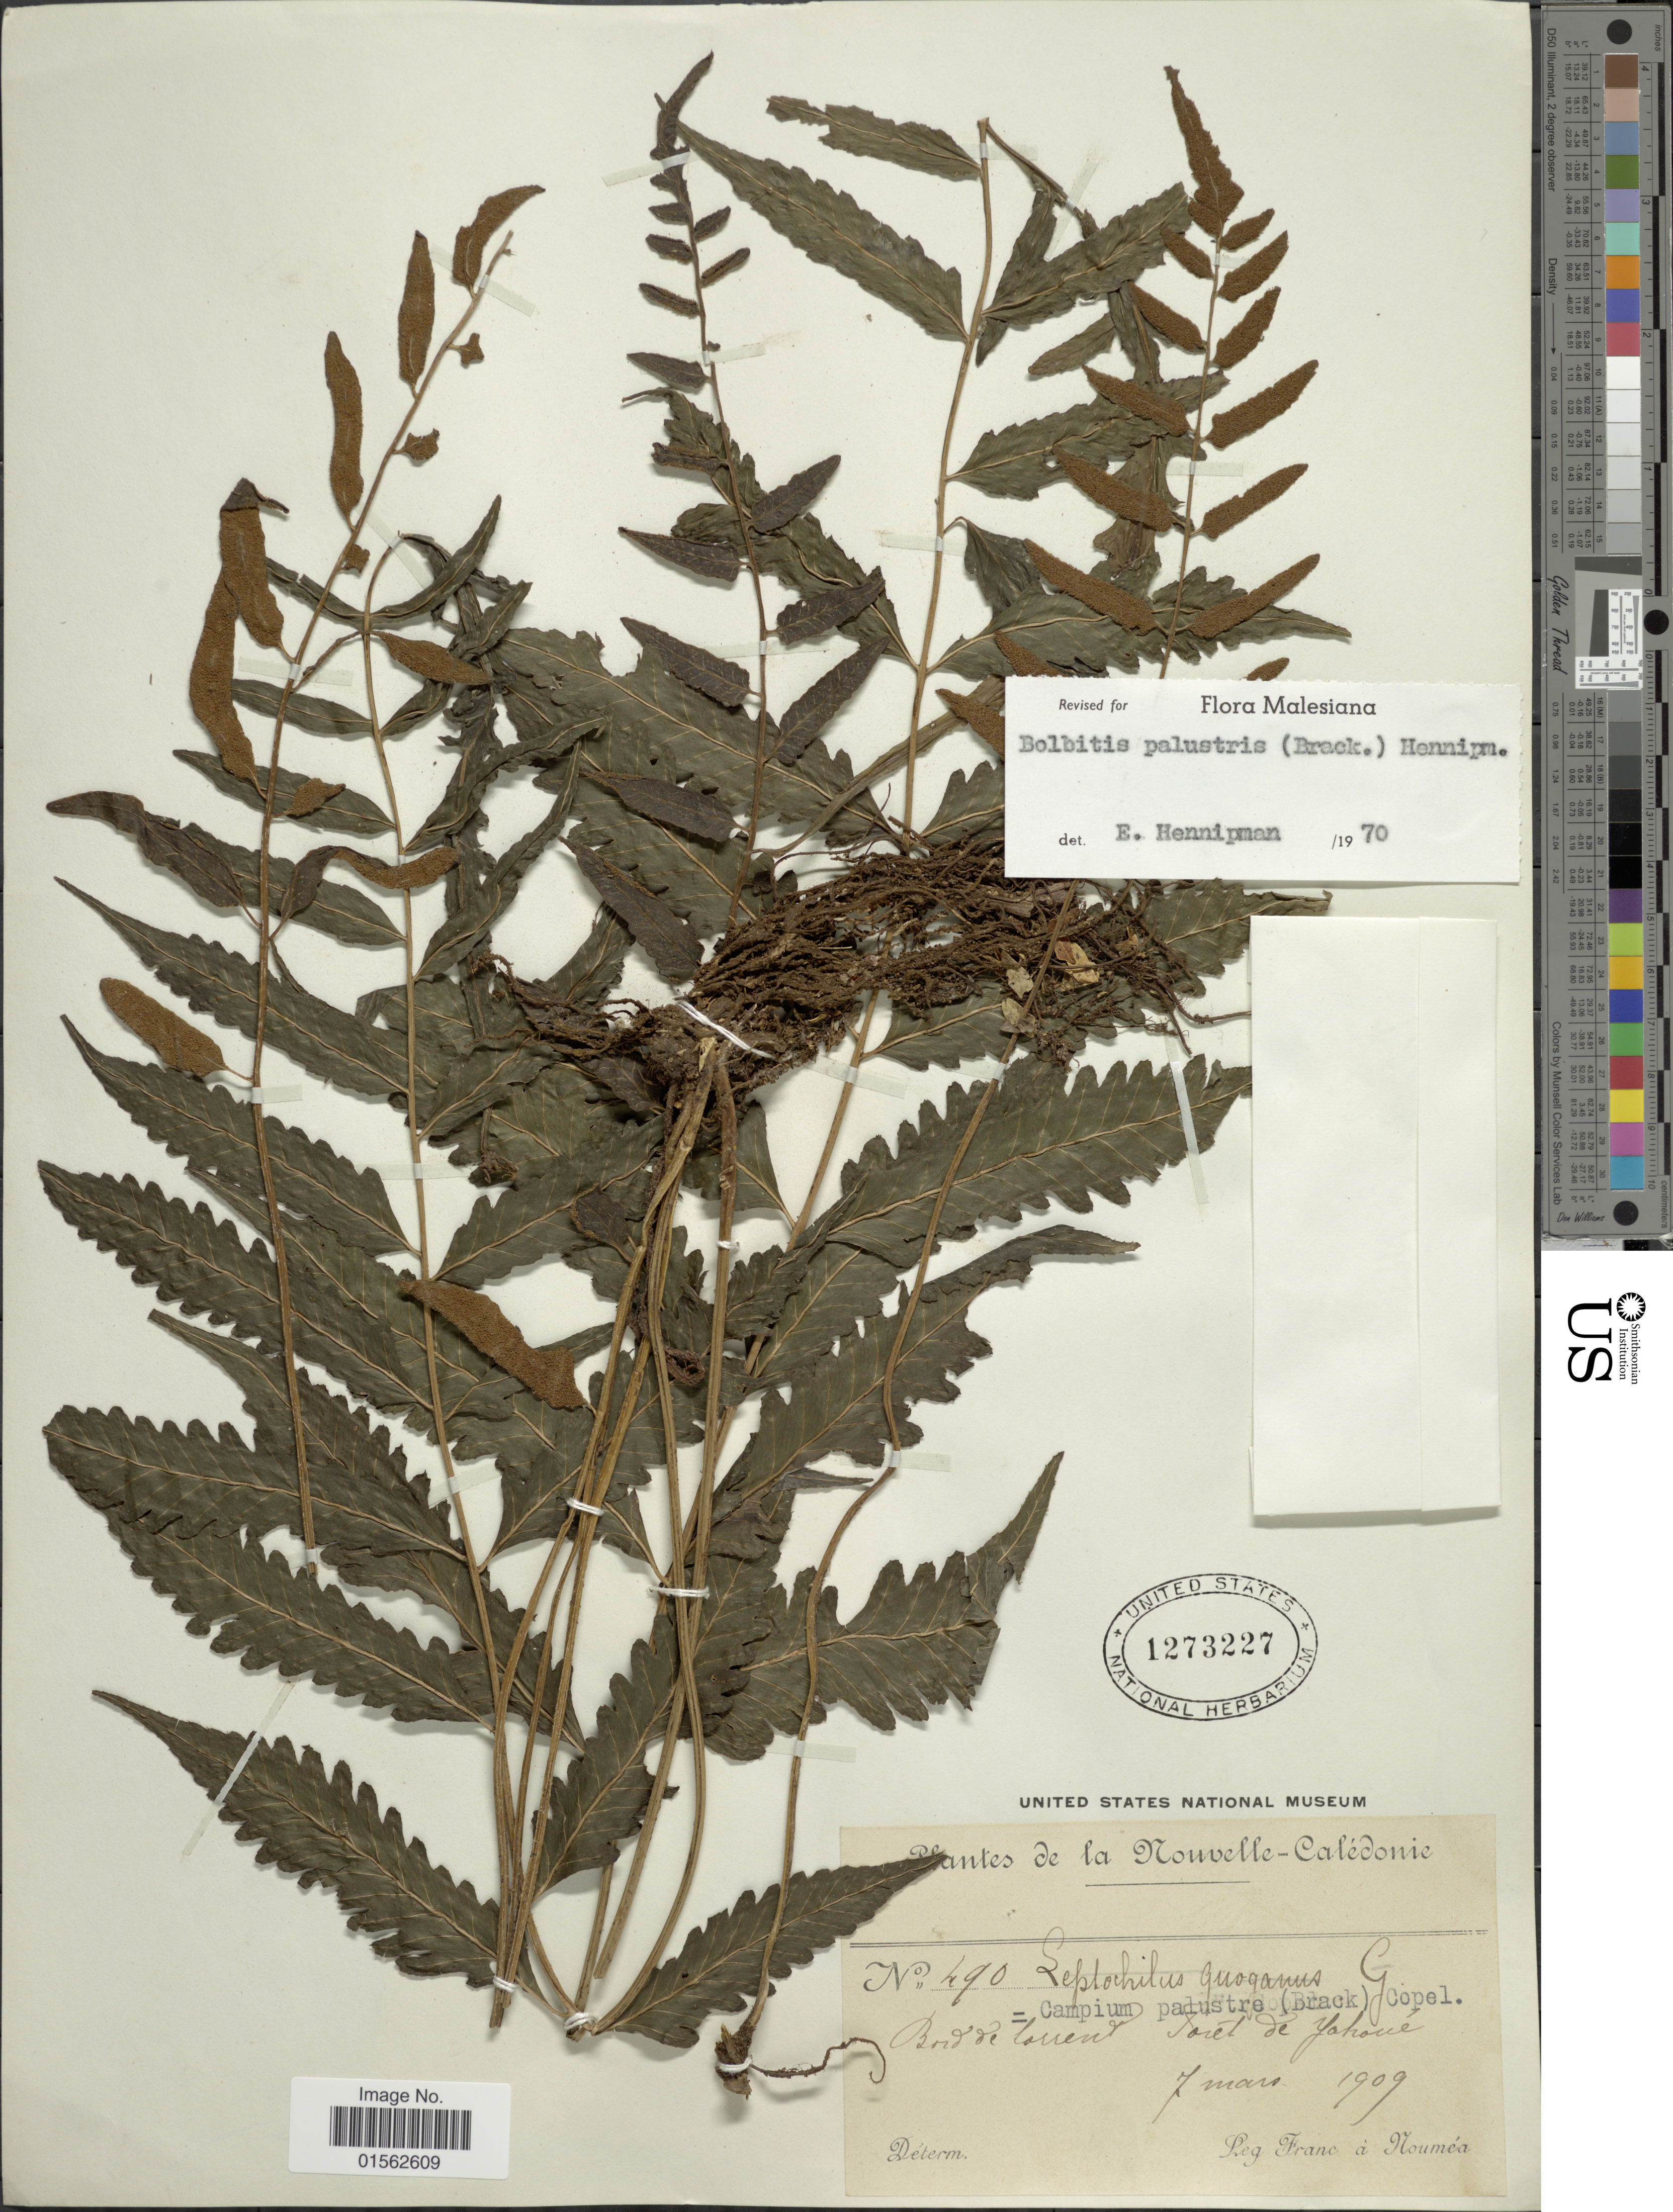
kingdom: Plantae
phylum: Tracheophyta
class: Polypodiopsida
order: Polypodiales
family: Dryopteridaceae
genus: Bolbitis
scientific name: Bolbitis palustris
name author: (Brack.) Hennipman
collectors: F. Noumea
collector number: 490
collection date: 1909-03-07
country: New Caledonia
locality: Nouvelle- Calédonie, Borde Lorrent Torét de Yahoncé [interpreted]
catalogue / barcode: US 1273227